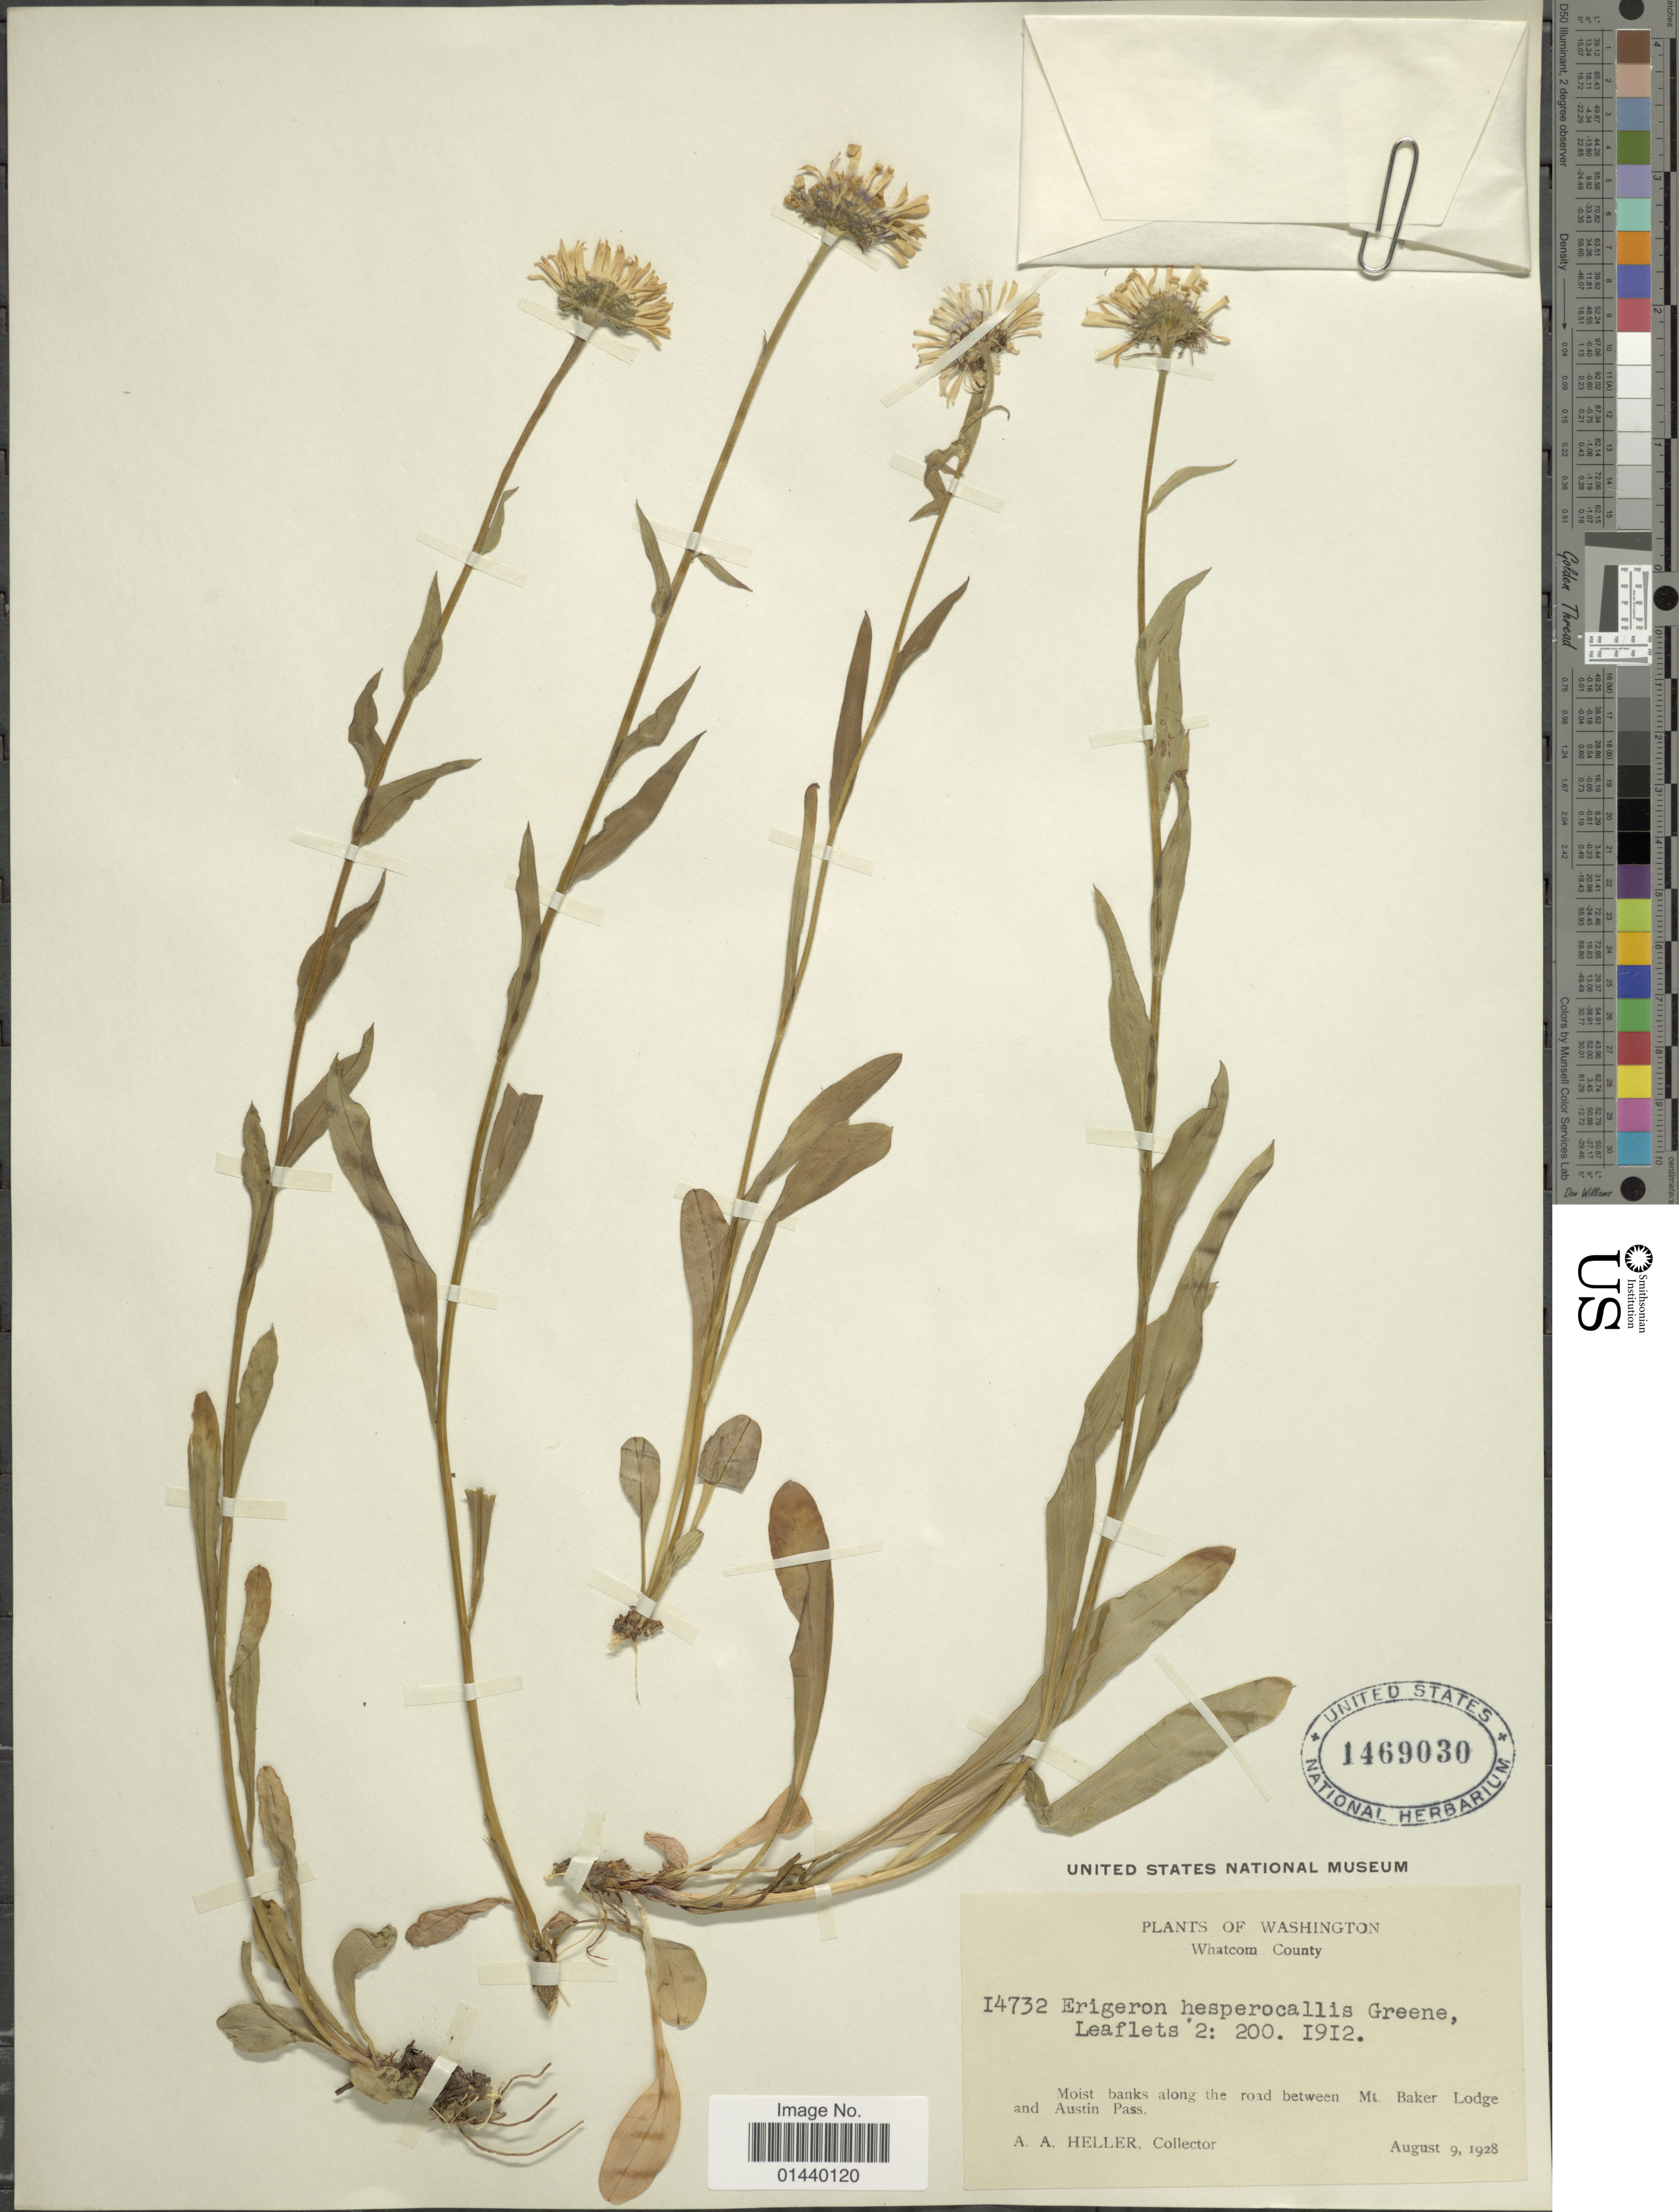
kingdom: Plantae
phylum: Tracheophyta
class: Magnoliopsida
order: Asterales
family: Asteraceae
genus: Erigeron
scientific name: Erigeron salsuginosus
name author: (Richardson ex R. Br.) A. Gray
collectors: A. A. Heller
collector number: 14732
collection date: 1928-08-09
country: United States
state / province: Washington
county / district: Whatcom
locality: Whatcom County. Moist banks along the road between Mt. Baker Lodge and Austin Pass.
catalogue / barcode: US 1469030